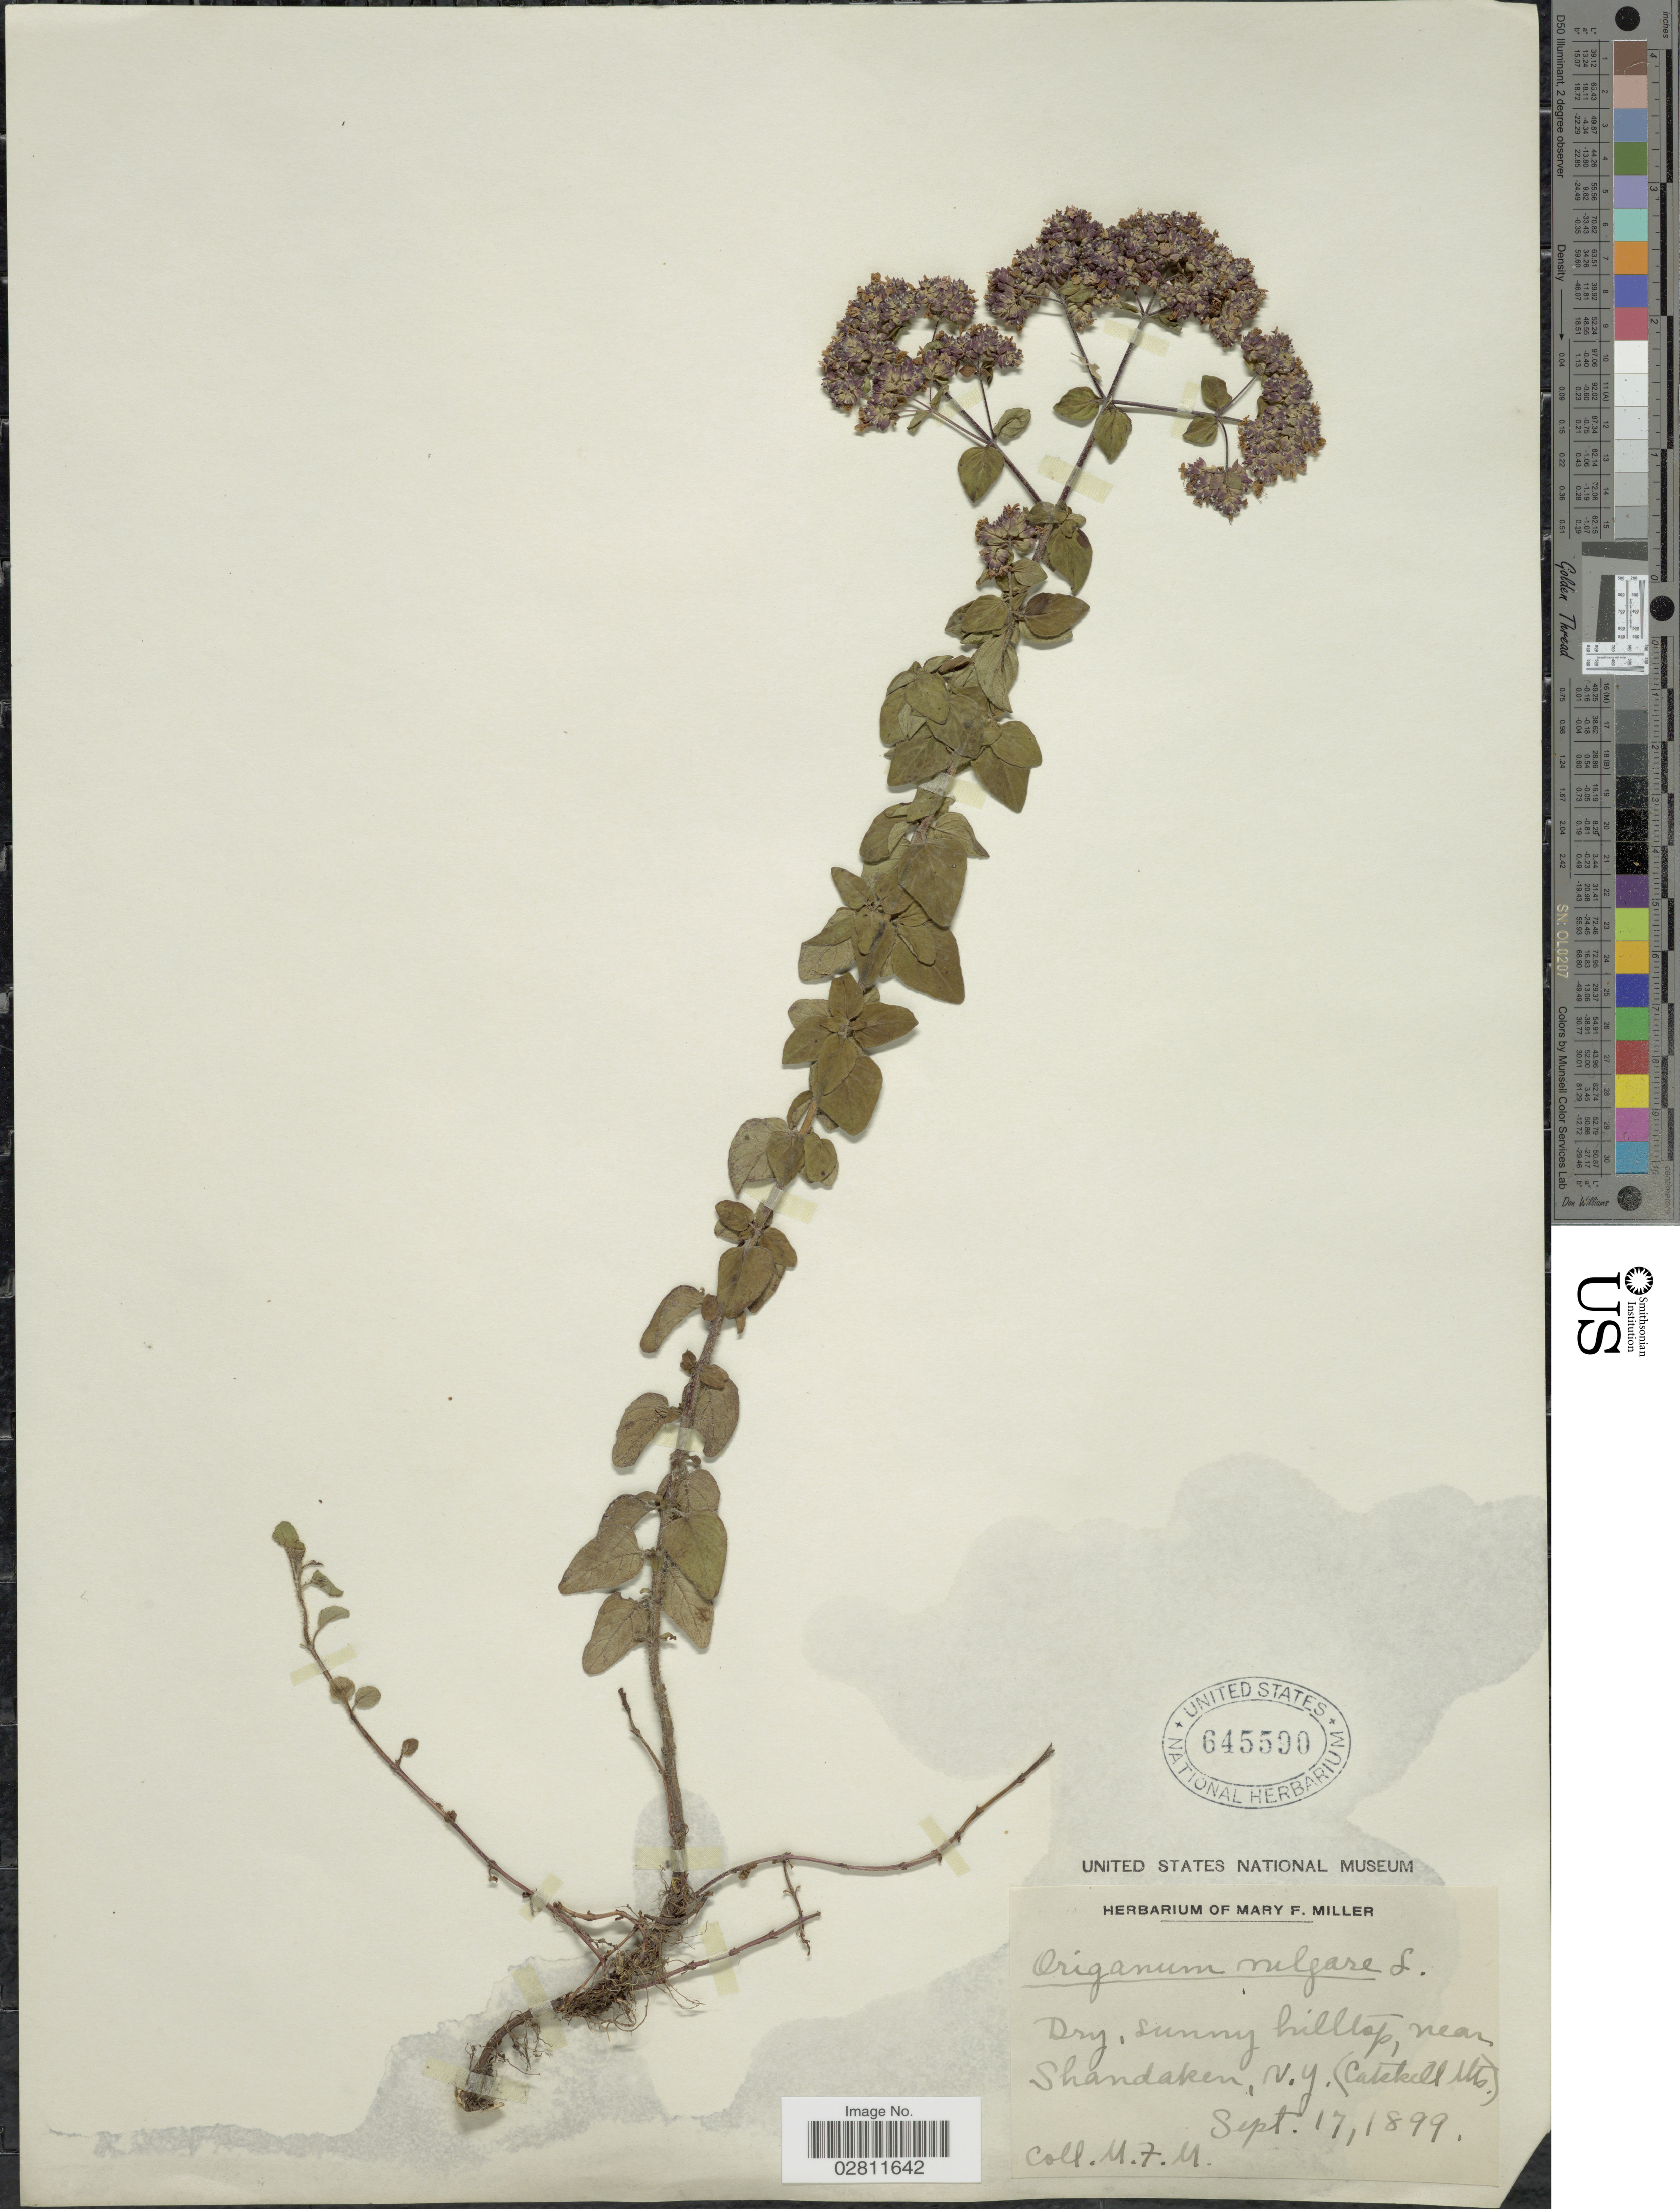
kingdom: Plantae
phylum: Tracheophyta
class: Magnoliopsida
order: Lamiales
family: Lamiaceae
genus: Origanum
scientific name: Origanum vulgare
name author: L.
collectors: M. F. Miller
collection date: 1899-09-17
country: United States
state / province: New York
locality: Dry, sunny hilltop, near Shandaken. (Catskill Mts.)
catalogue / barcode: US 645590